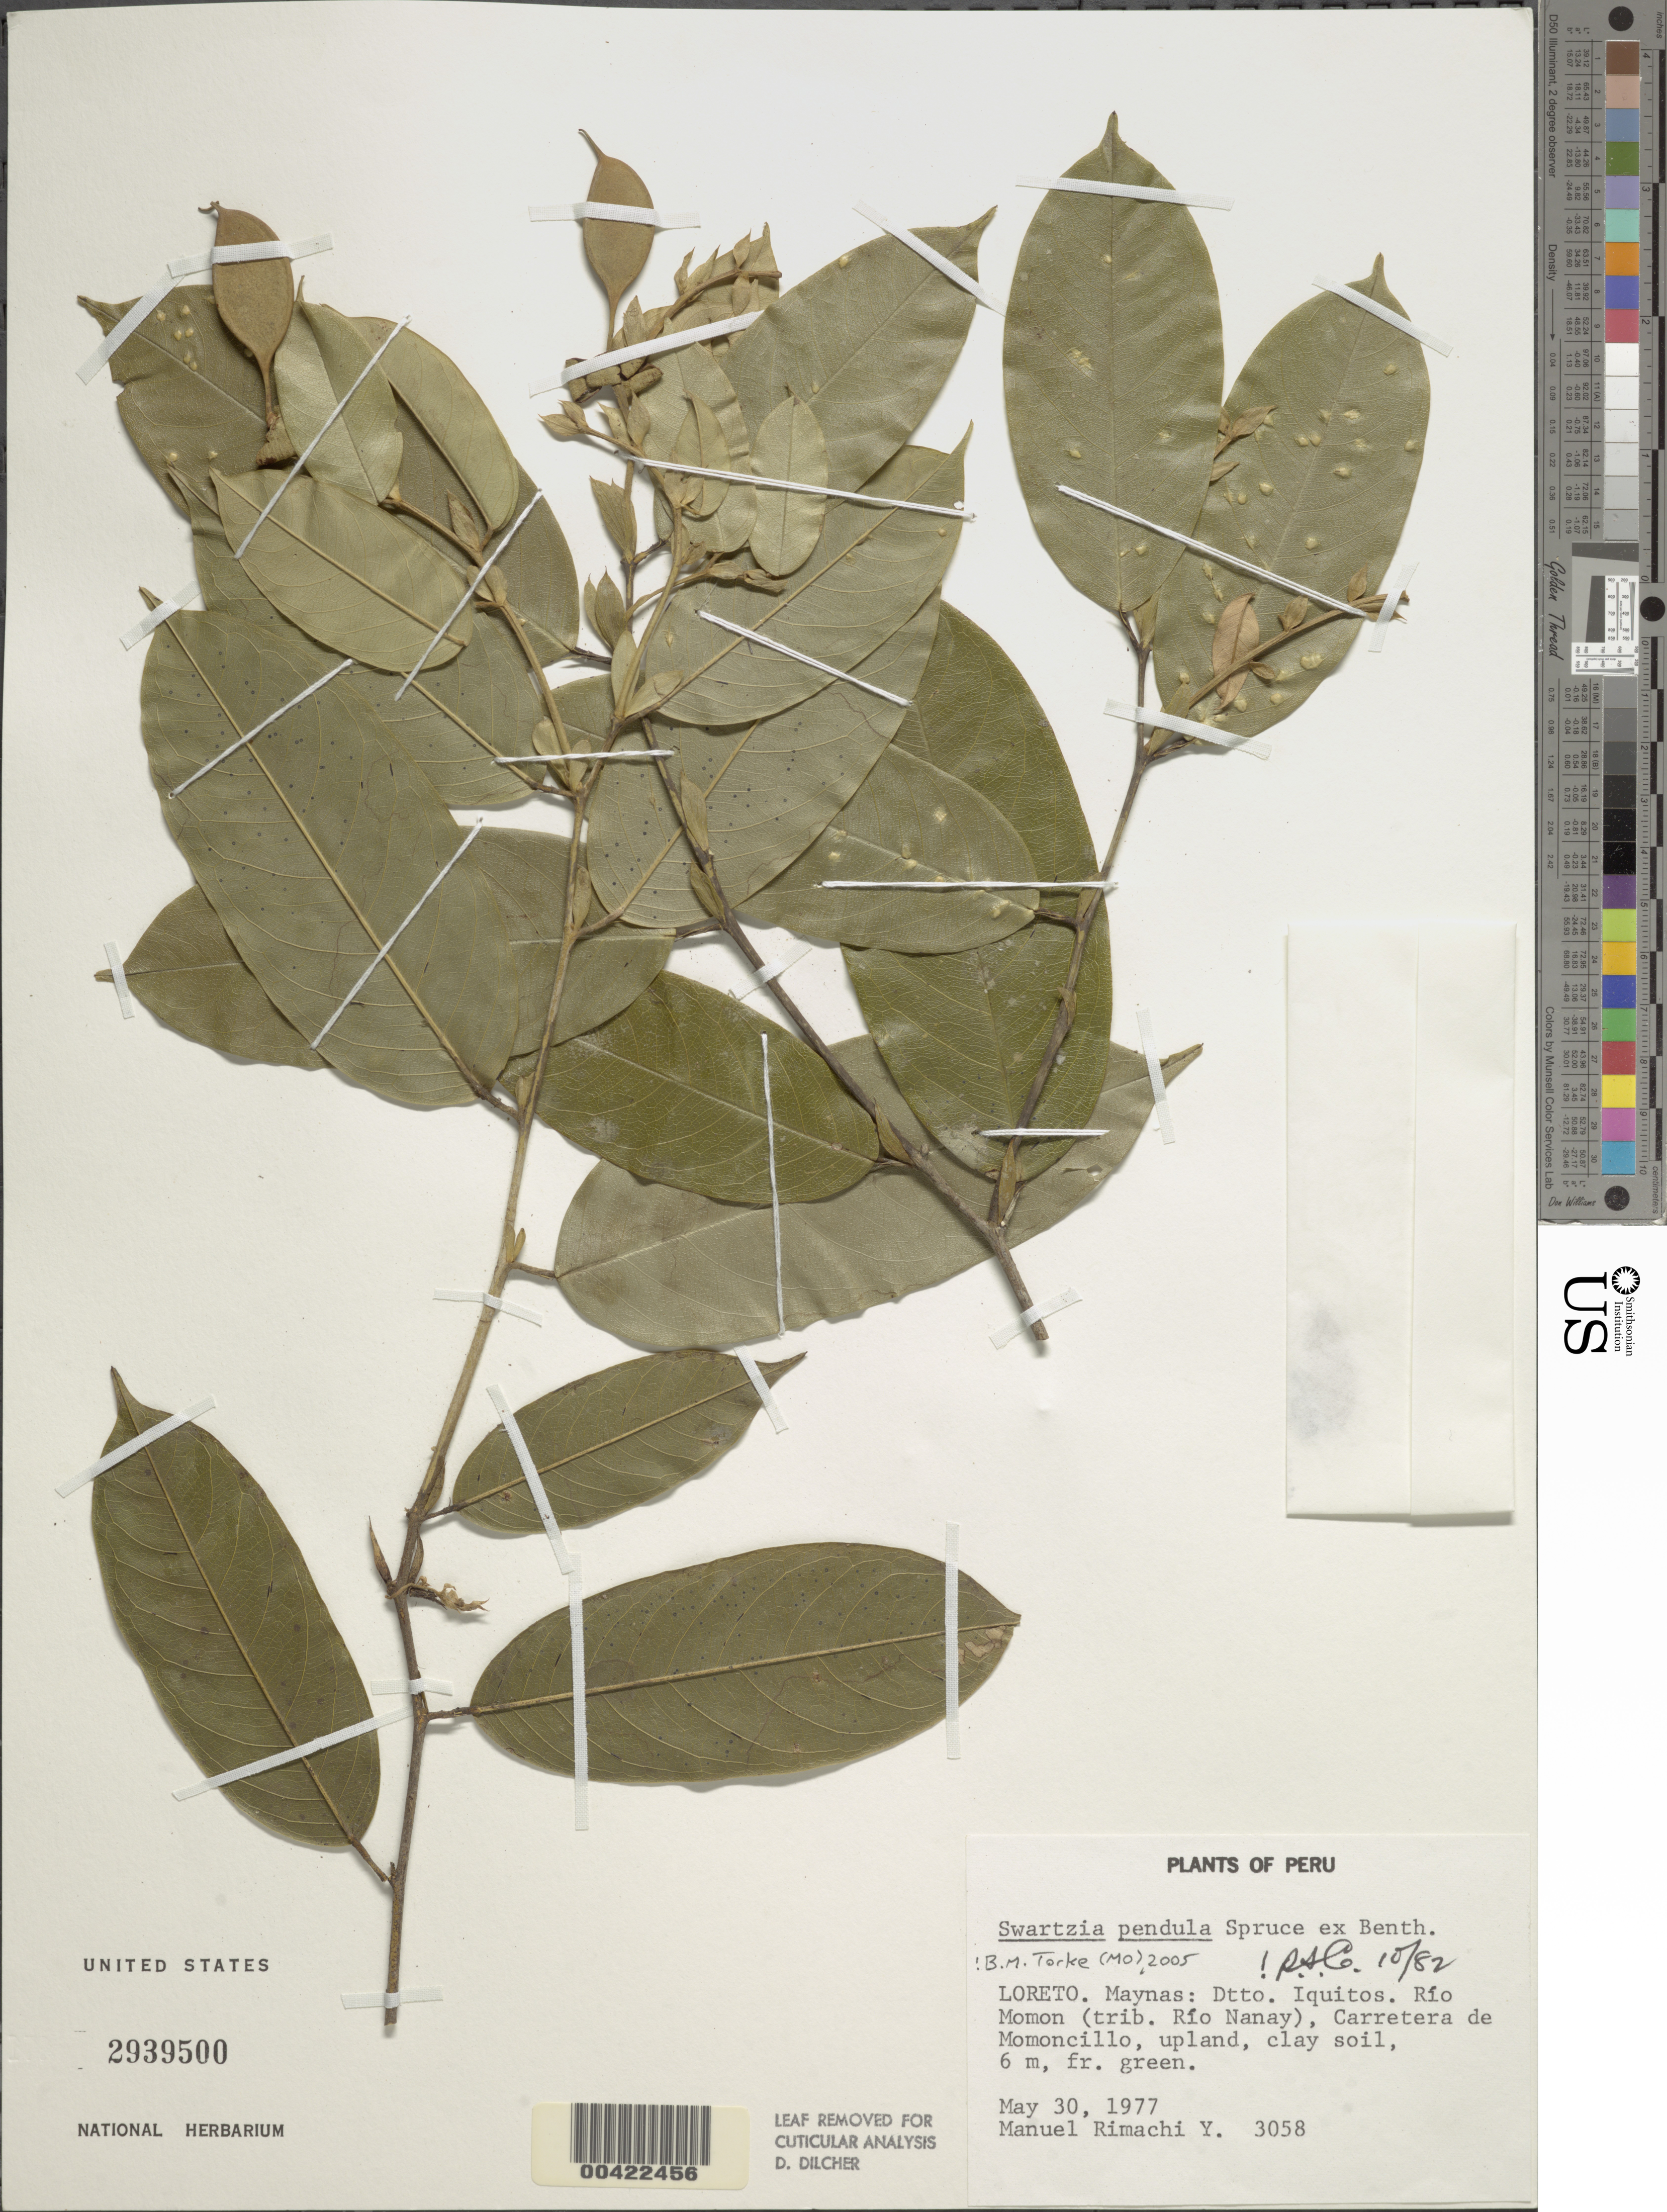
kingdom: Plantae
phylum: Tracheophyta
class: Magnoliopsida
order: Fabales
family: Fabaceae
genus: Swartzia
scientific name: Swartzia pendula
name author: Spruce ex Benth.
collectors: M. Rimachi Y.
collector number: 3058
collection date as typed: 30 May 1977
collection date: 1977-05-30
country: Peru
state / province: Loreto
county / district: Maynas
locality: Momoncillo, carretera de; rio momon (trib. rio nanay); dtto. iquitos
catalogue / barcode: US 2939500